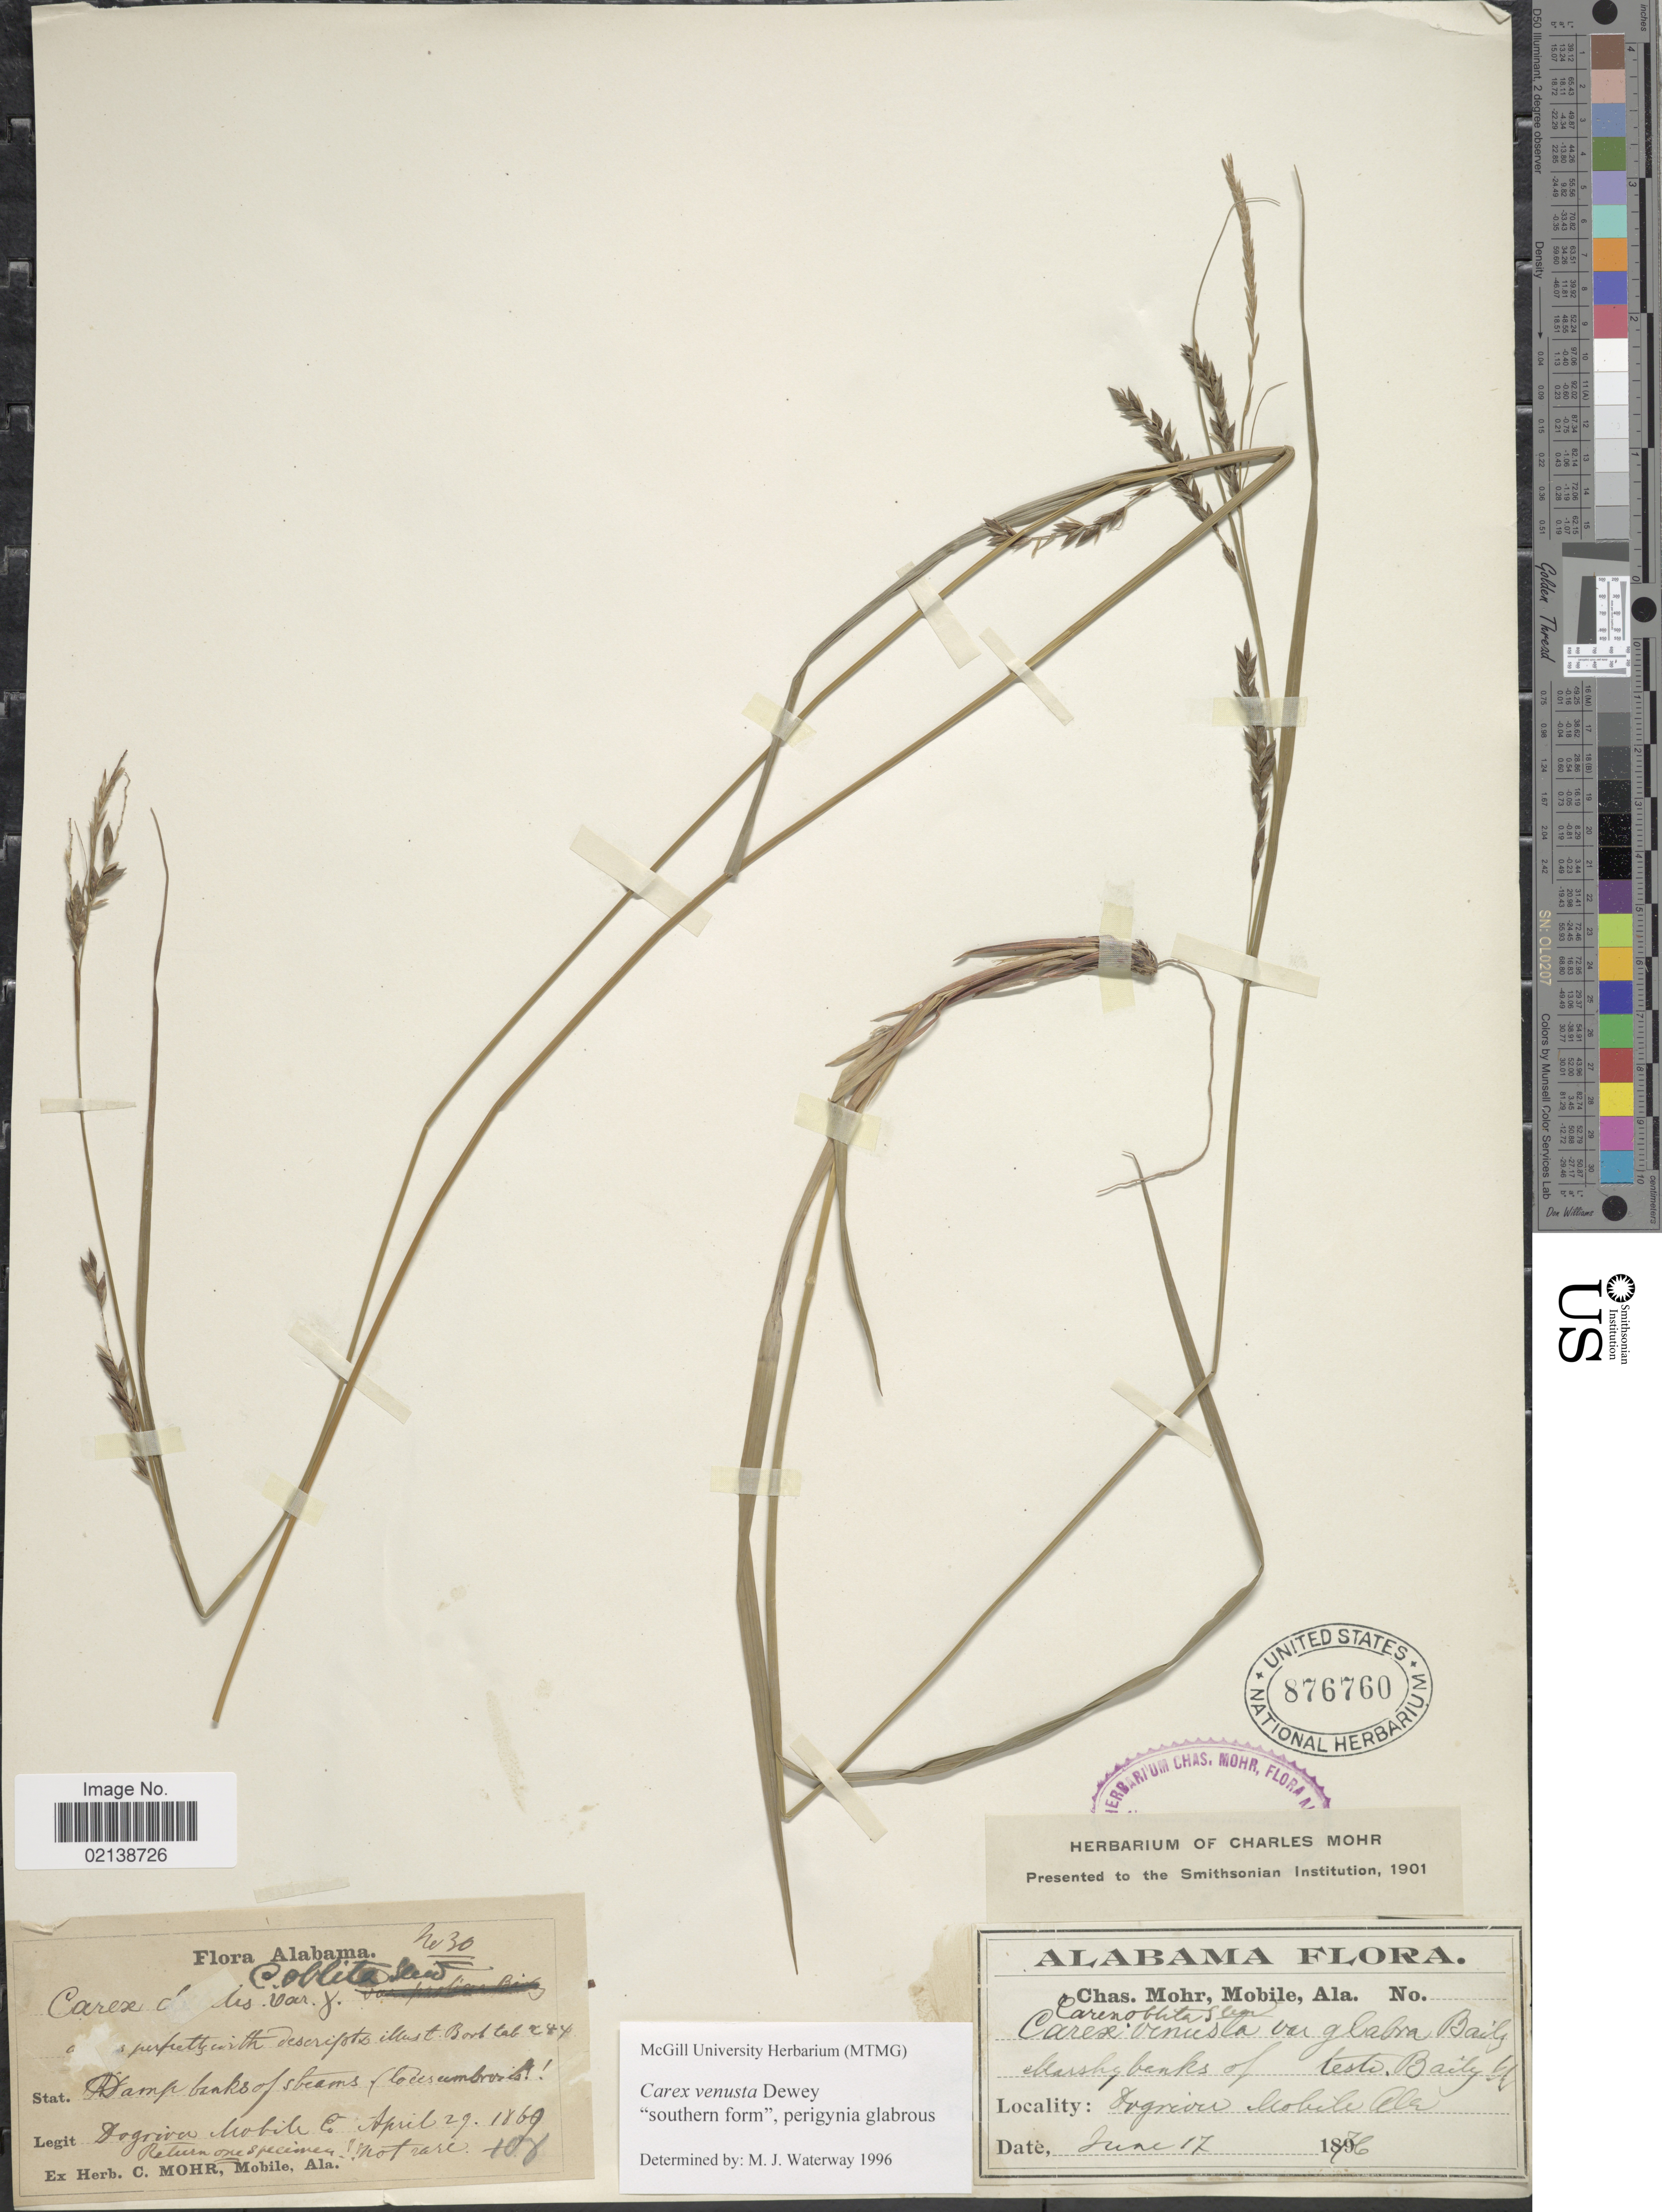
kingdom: Plantae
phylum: Tracheophyta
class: Liliopsida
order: Poales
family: Cyperaceae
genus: Carex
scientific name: Carex venusta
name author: Dewey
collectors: ex herb. C. Mohr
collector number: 30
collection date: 1876-06-17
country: United States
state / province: Alabama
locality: Dogriva, Mobile Co.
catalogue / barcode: US 876760